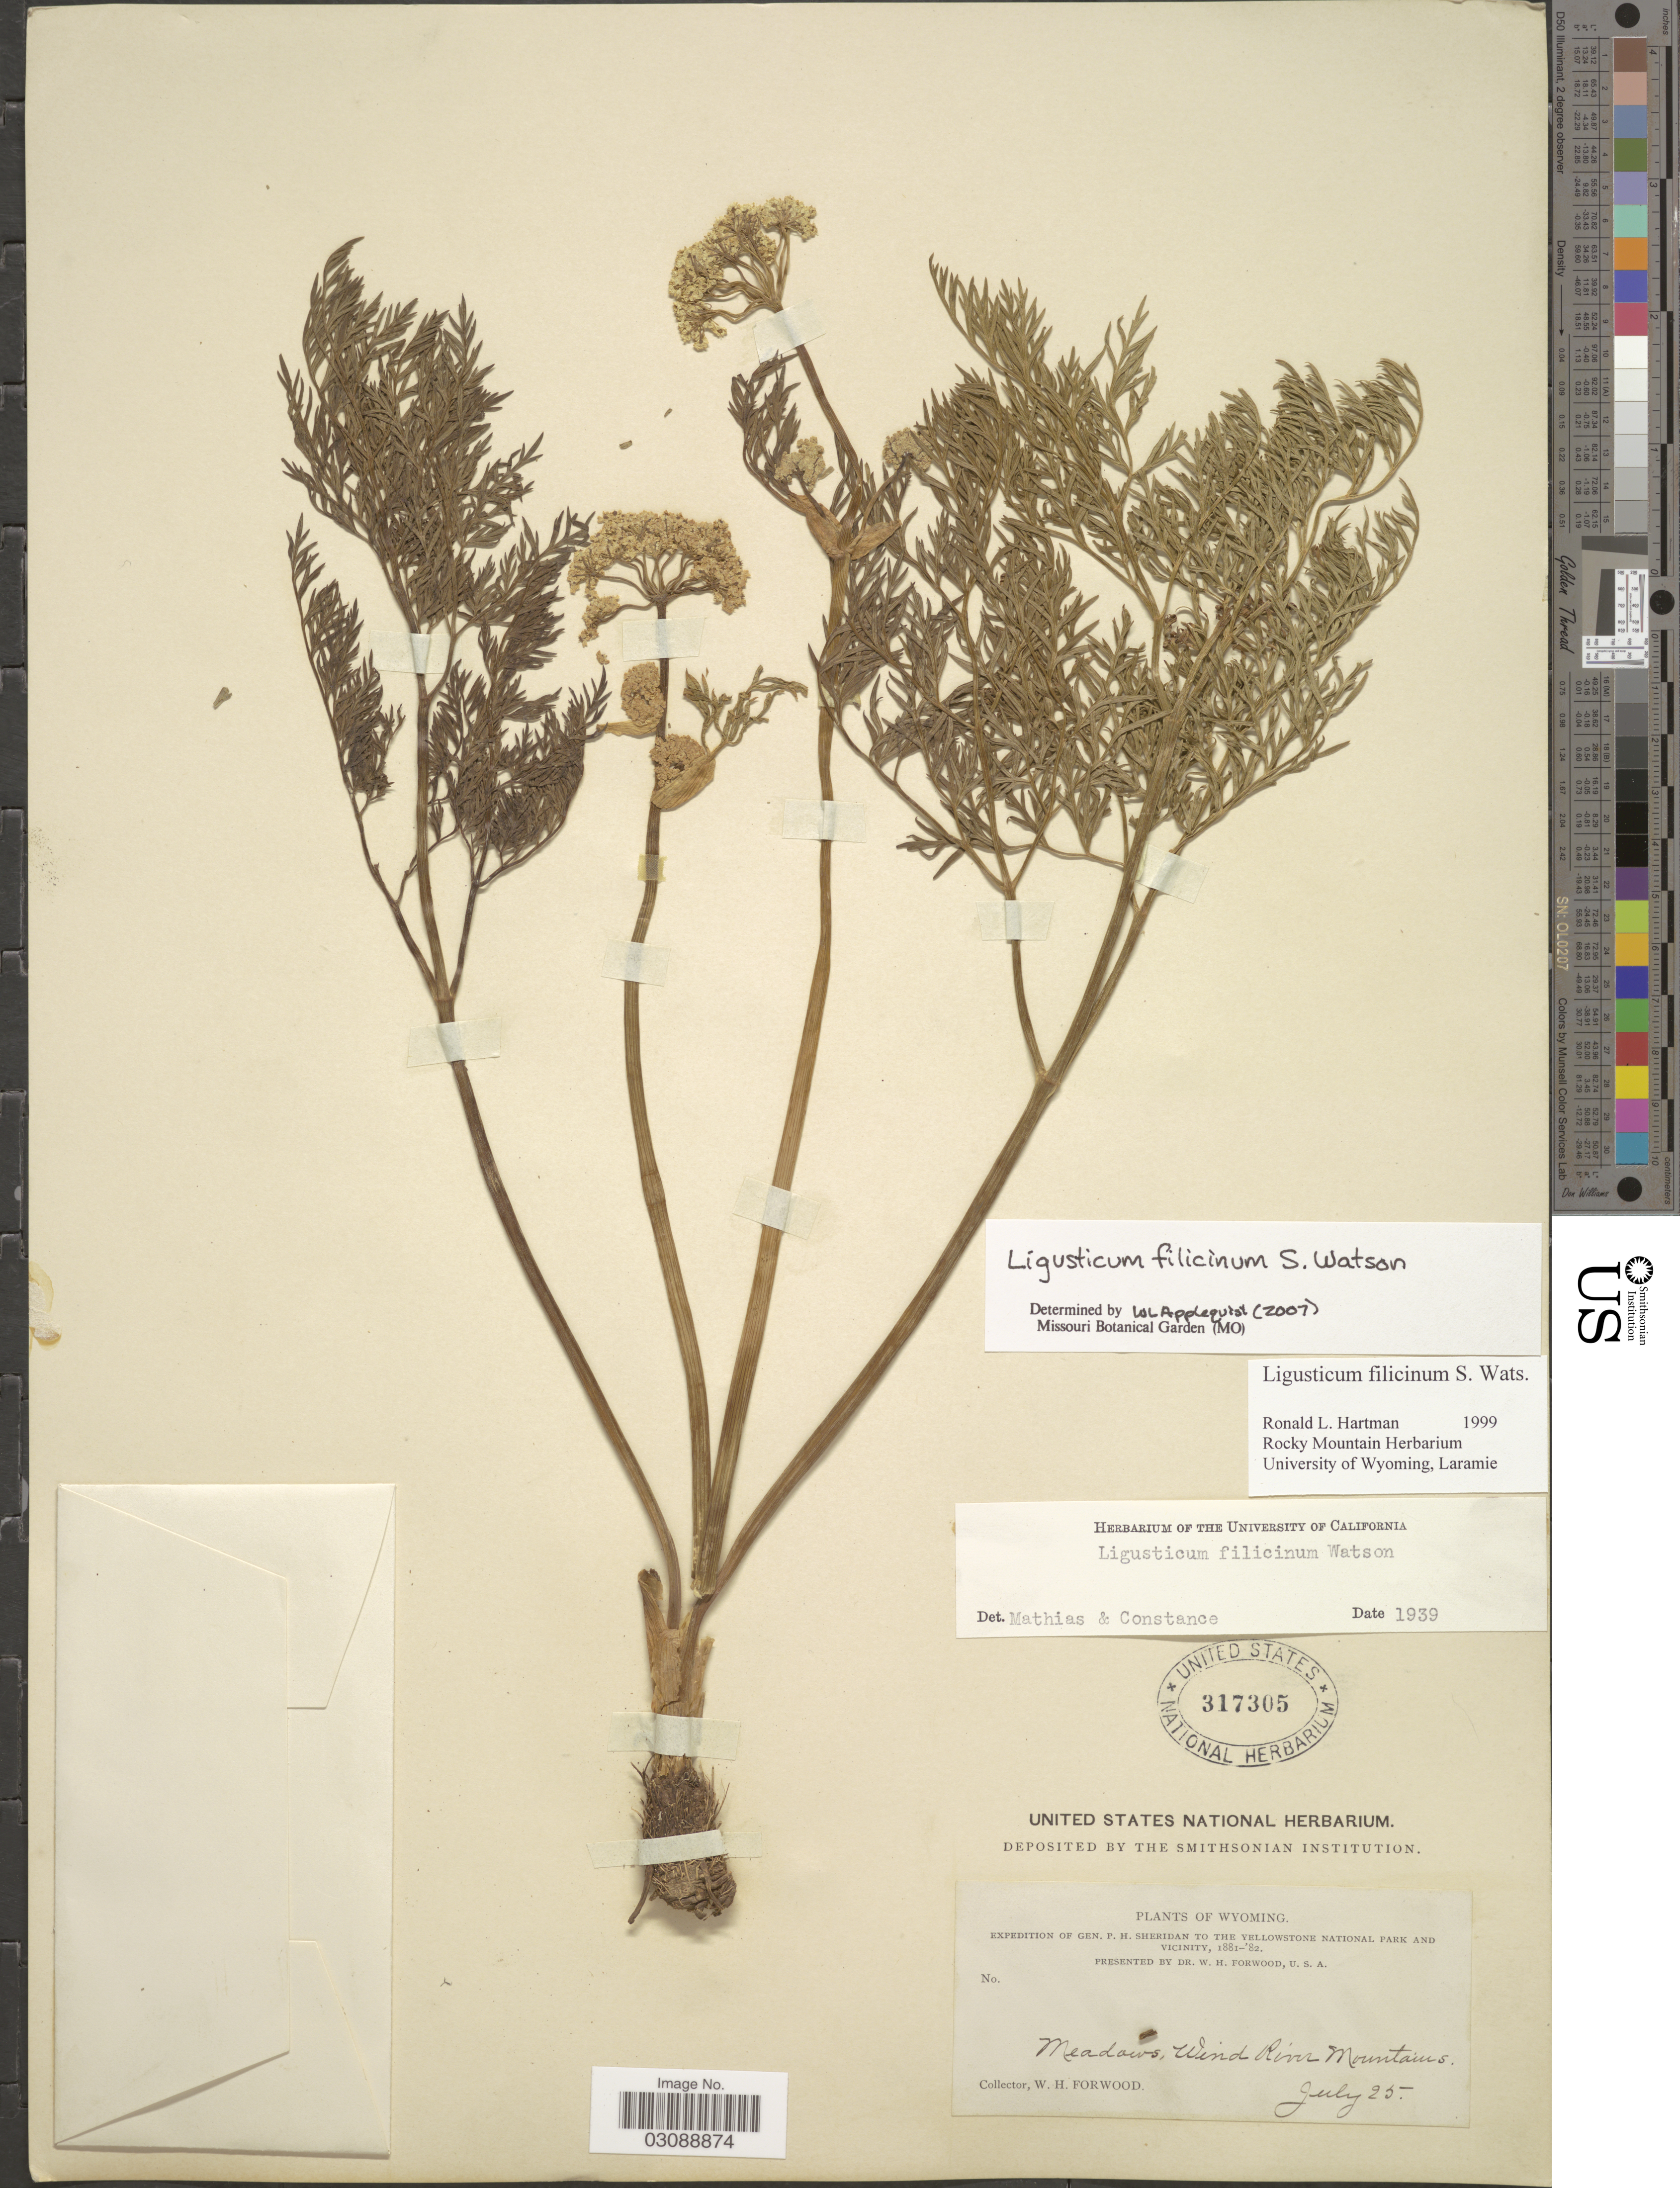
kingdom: Plantae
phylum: Tracheophyta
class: Magnoliopsida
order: Apiales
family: Apiaceae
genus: Ligusticum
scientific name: Ligusticum filicinum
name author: S. Watson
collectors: W. Forwood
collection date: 1881-07-25/1882-07-25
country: United States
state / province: Wyoming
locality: The Yellowstone National Park and Vicinity. Meadows, Wind River Mountains.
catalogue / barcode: US 317305